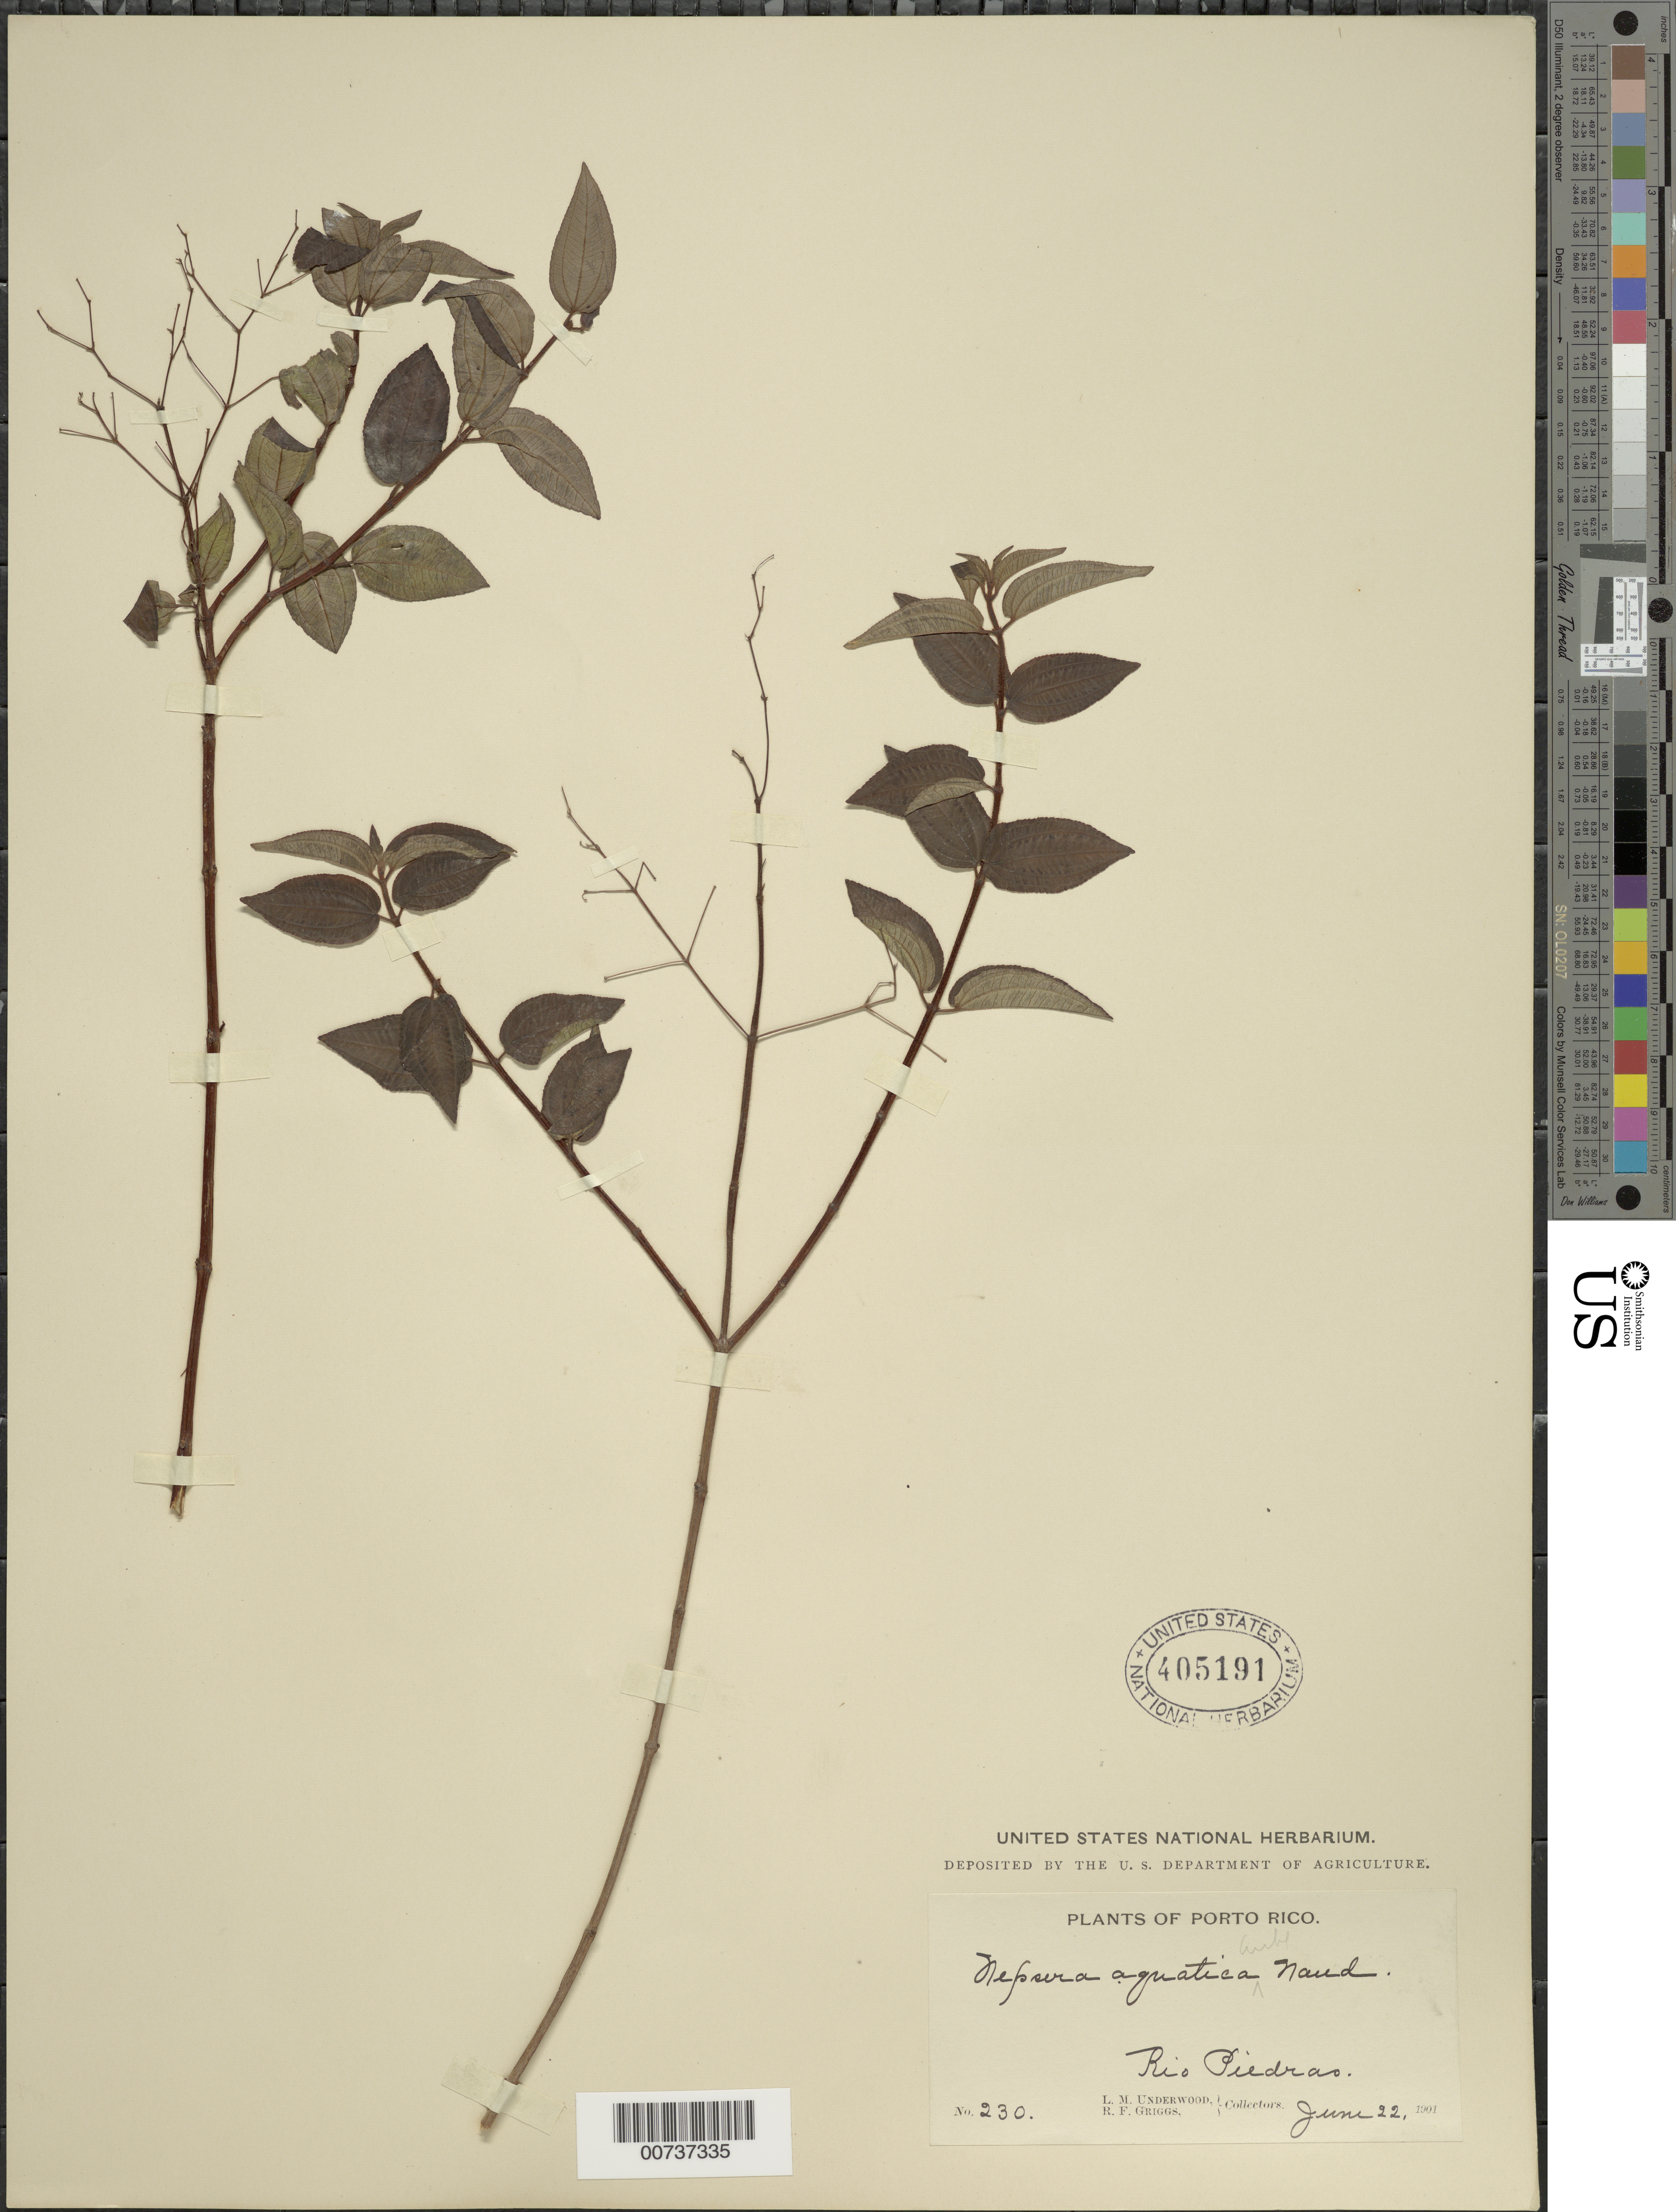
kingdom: Plantae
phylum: Tracheophyta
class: Magnoliopsida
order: Myrtales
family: Melastomataceae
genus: Nepsera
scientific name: Nepsera aquatica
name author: (Aubl.) Naudin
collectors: L. M. Underwood & R. F. Griggs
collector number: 230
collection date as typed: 22 Jun 1901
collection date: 1901-06-22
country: Puerto Rico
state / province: San Juan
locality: Rio Piedras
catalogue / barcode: US 405191